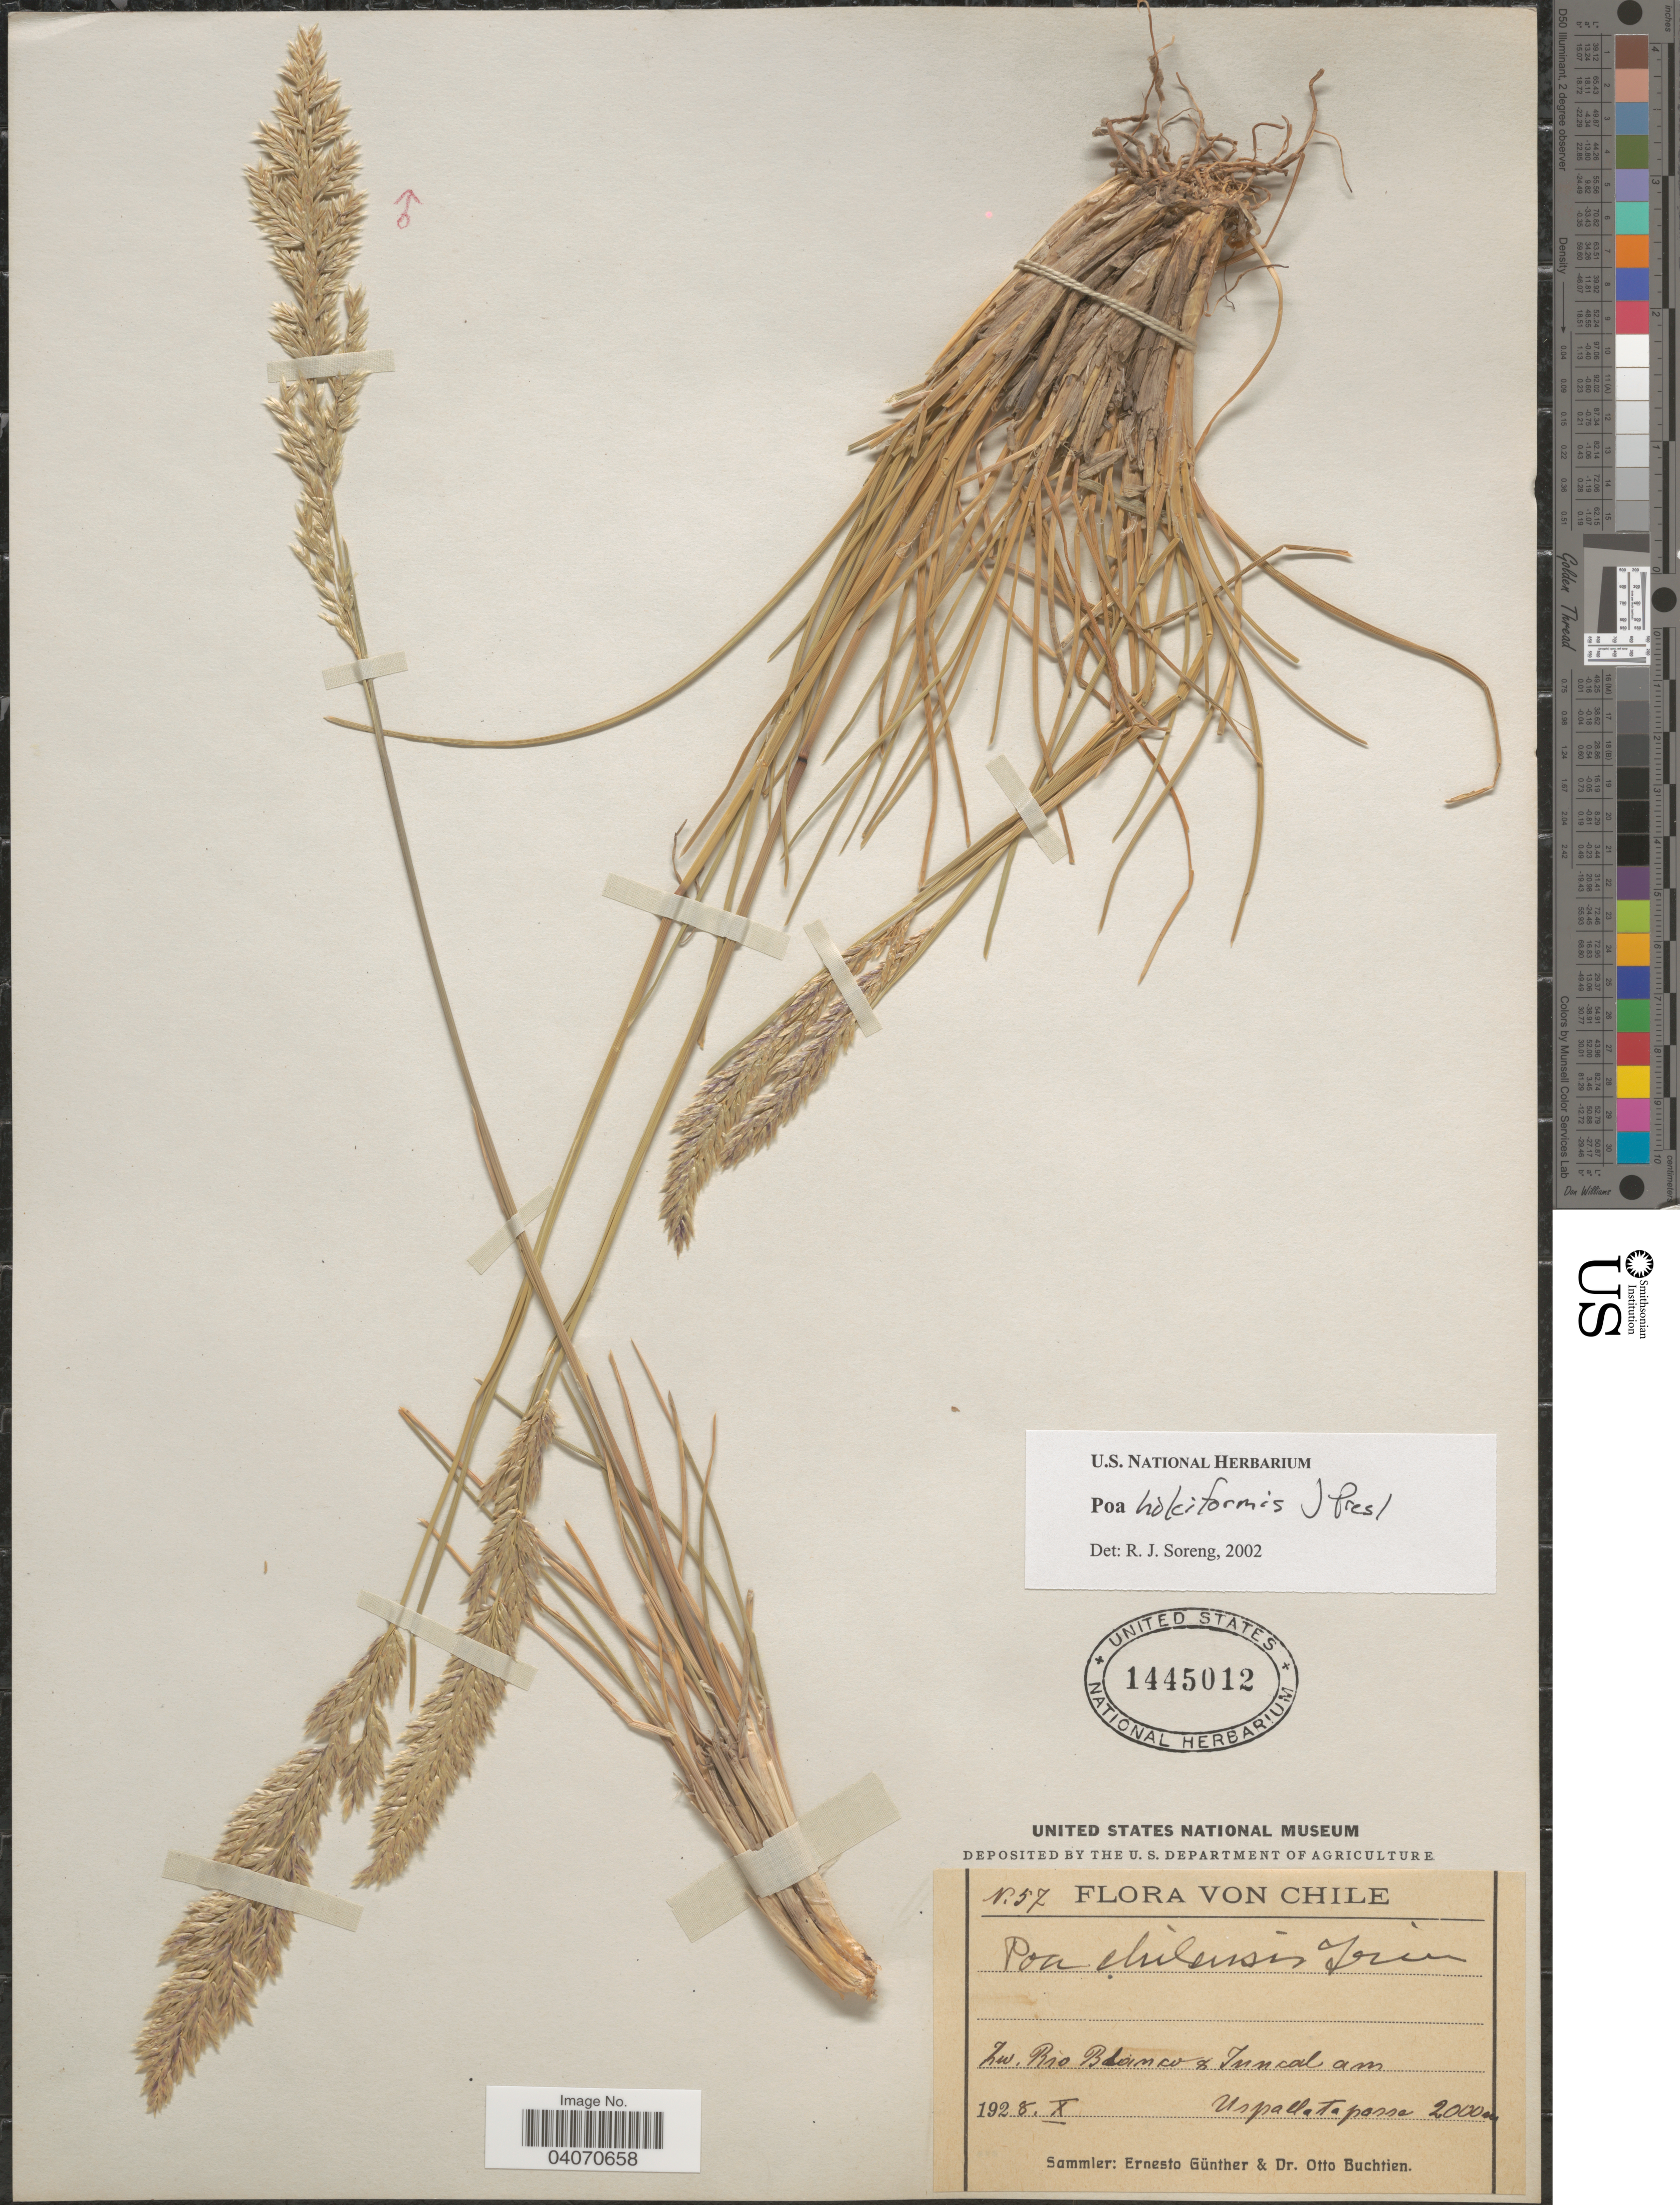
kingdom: Plantae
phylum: Tracheophyta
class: Liliopsida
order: Poales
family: Poaceae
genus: Poa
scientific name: Poa holciformis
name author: J. Presl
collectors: E. Gunther & O. Buchtien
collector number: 57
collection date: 1928-10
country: Chile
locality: Zw. Rio Blanco & Juncal. Uspallata passa.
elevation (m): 2000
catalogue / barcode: US 1445012